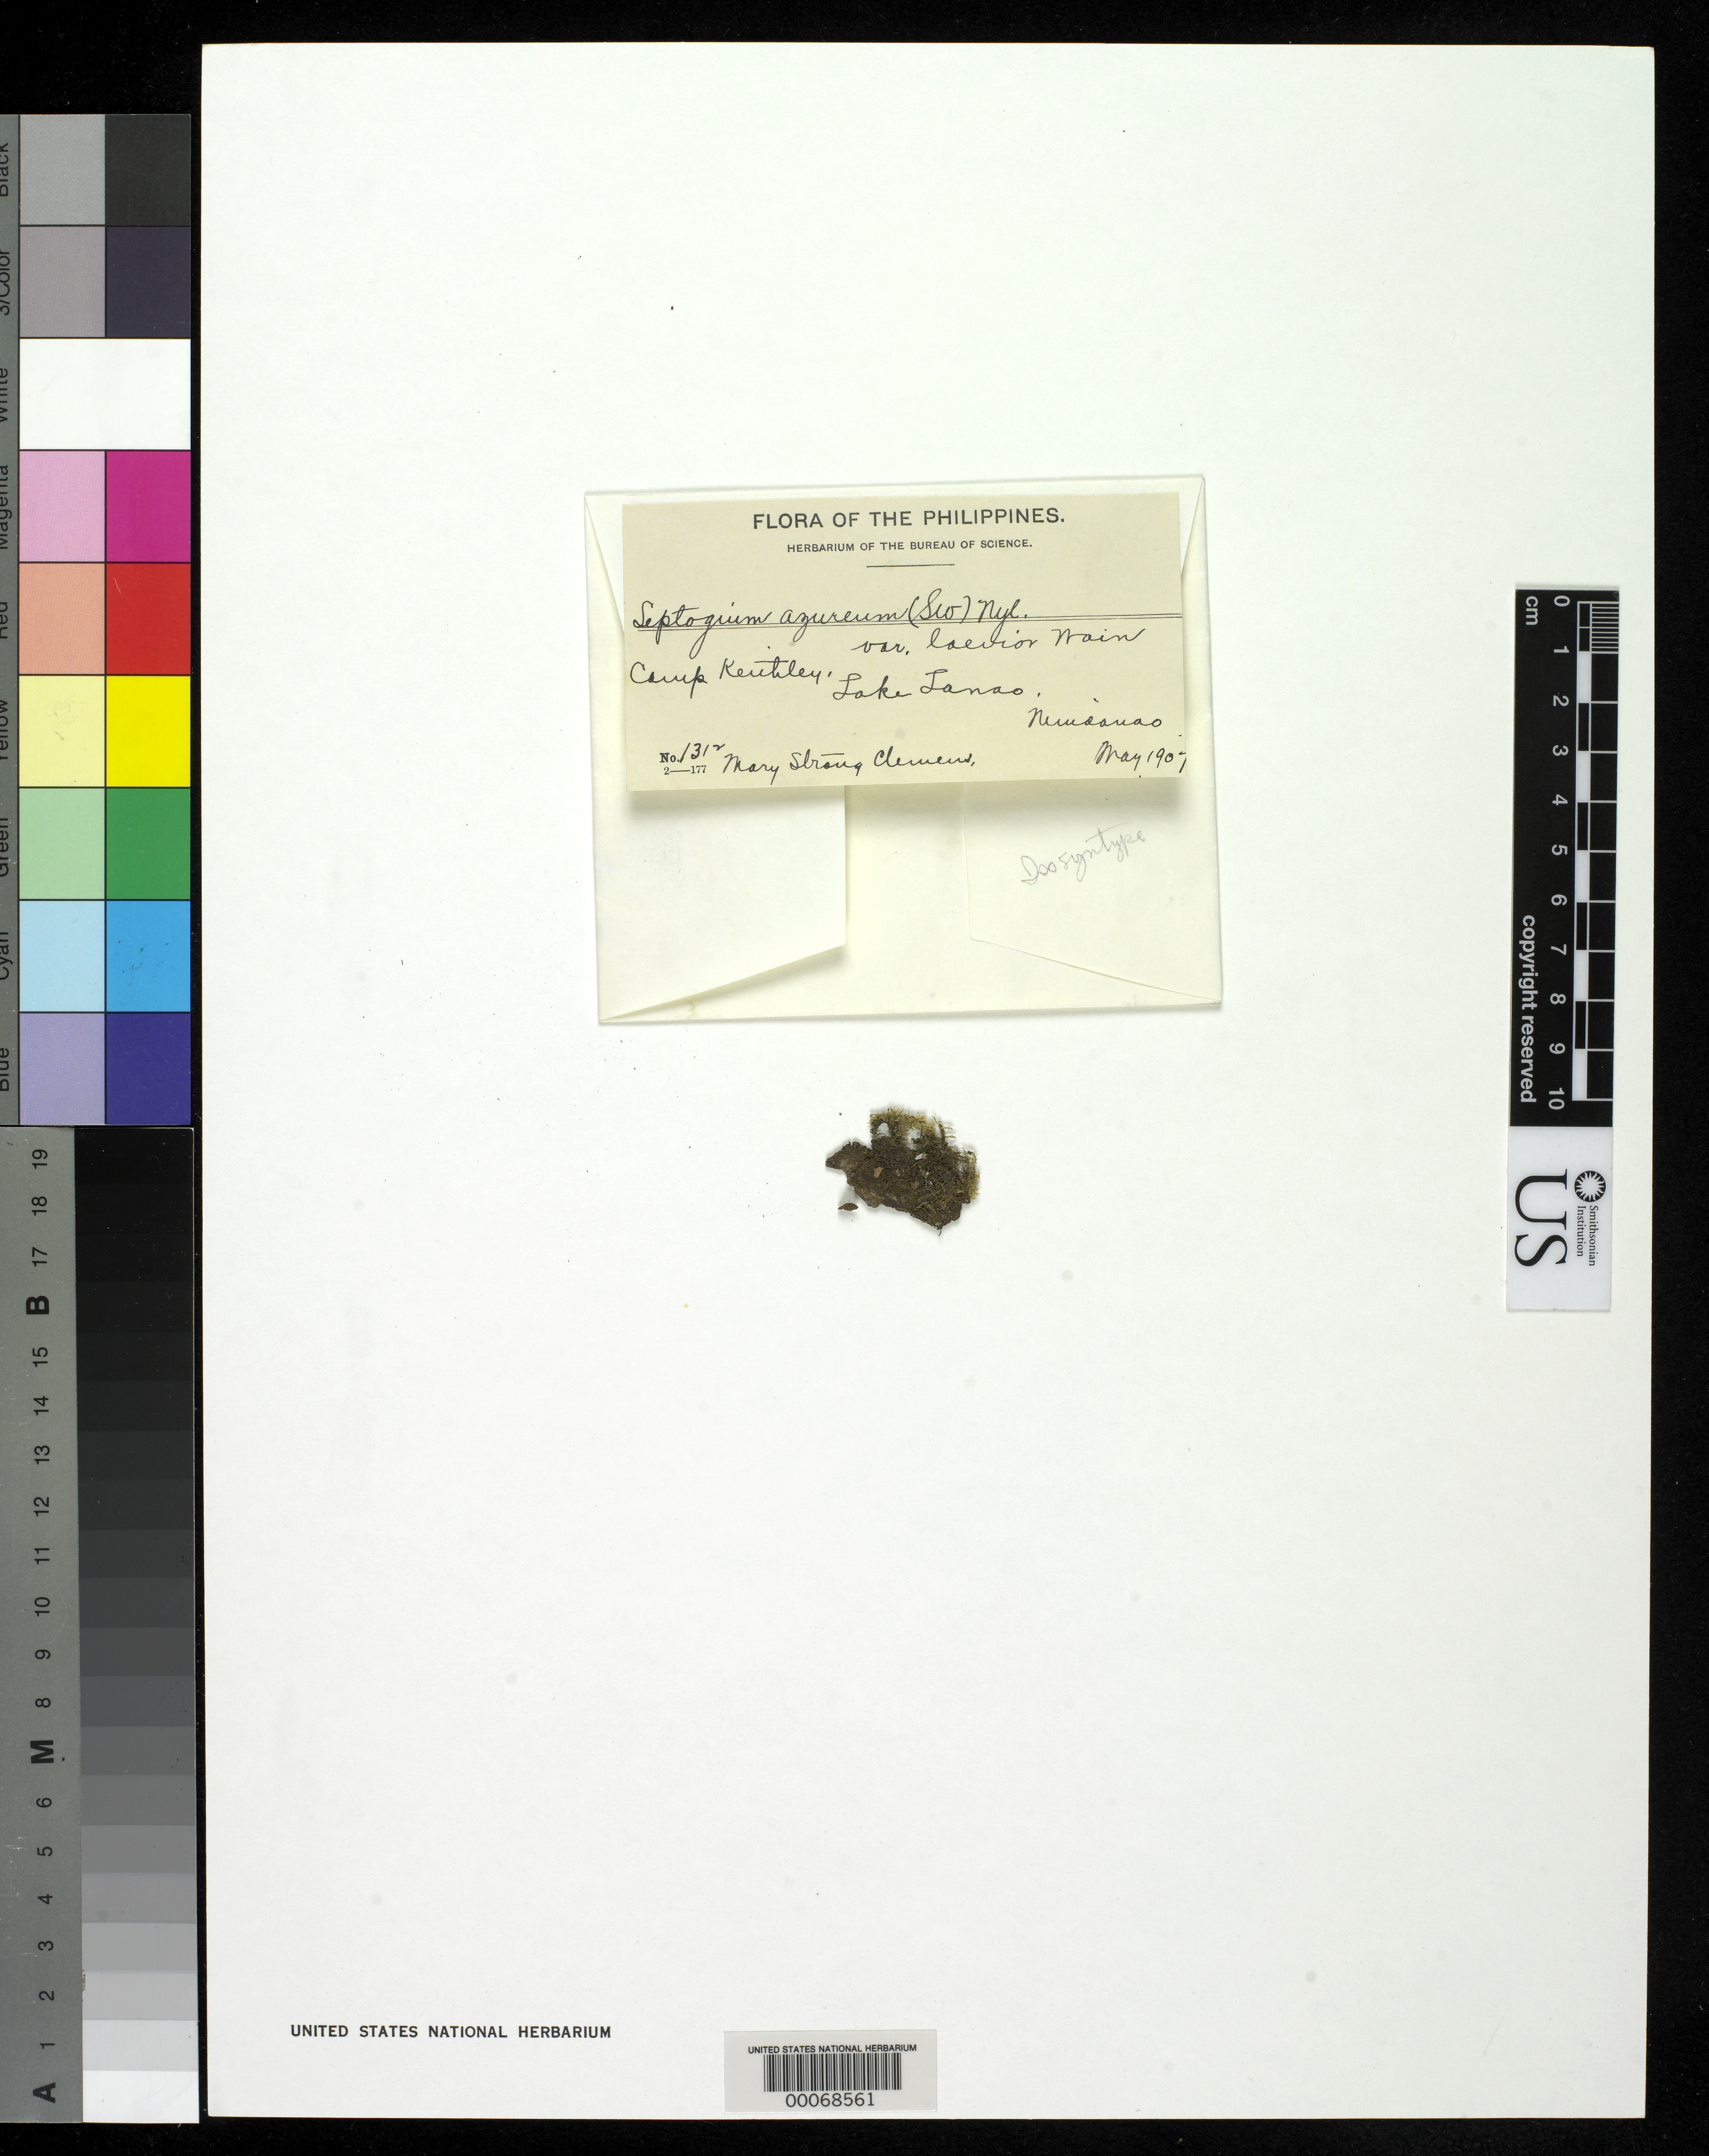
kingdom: Fungi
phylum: Ascomycota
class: Lecanoromycetes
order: Peltigerales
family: Collemataceae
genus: Leptogium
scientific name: Leptogium azureum var. laevior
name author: Vain.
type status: Isosyntype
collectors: M. S. Clemens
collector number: Bur. Sci. 1312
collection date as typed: May 1907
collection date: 1907-05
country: Philippines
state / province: Muslim Mindanao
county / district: Lanao del Sur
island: Mindanao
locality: Camp Keithley, Lake Lanao.